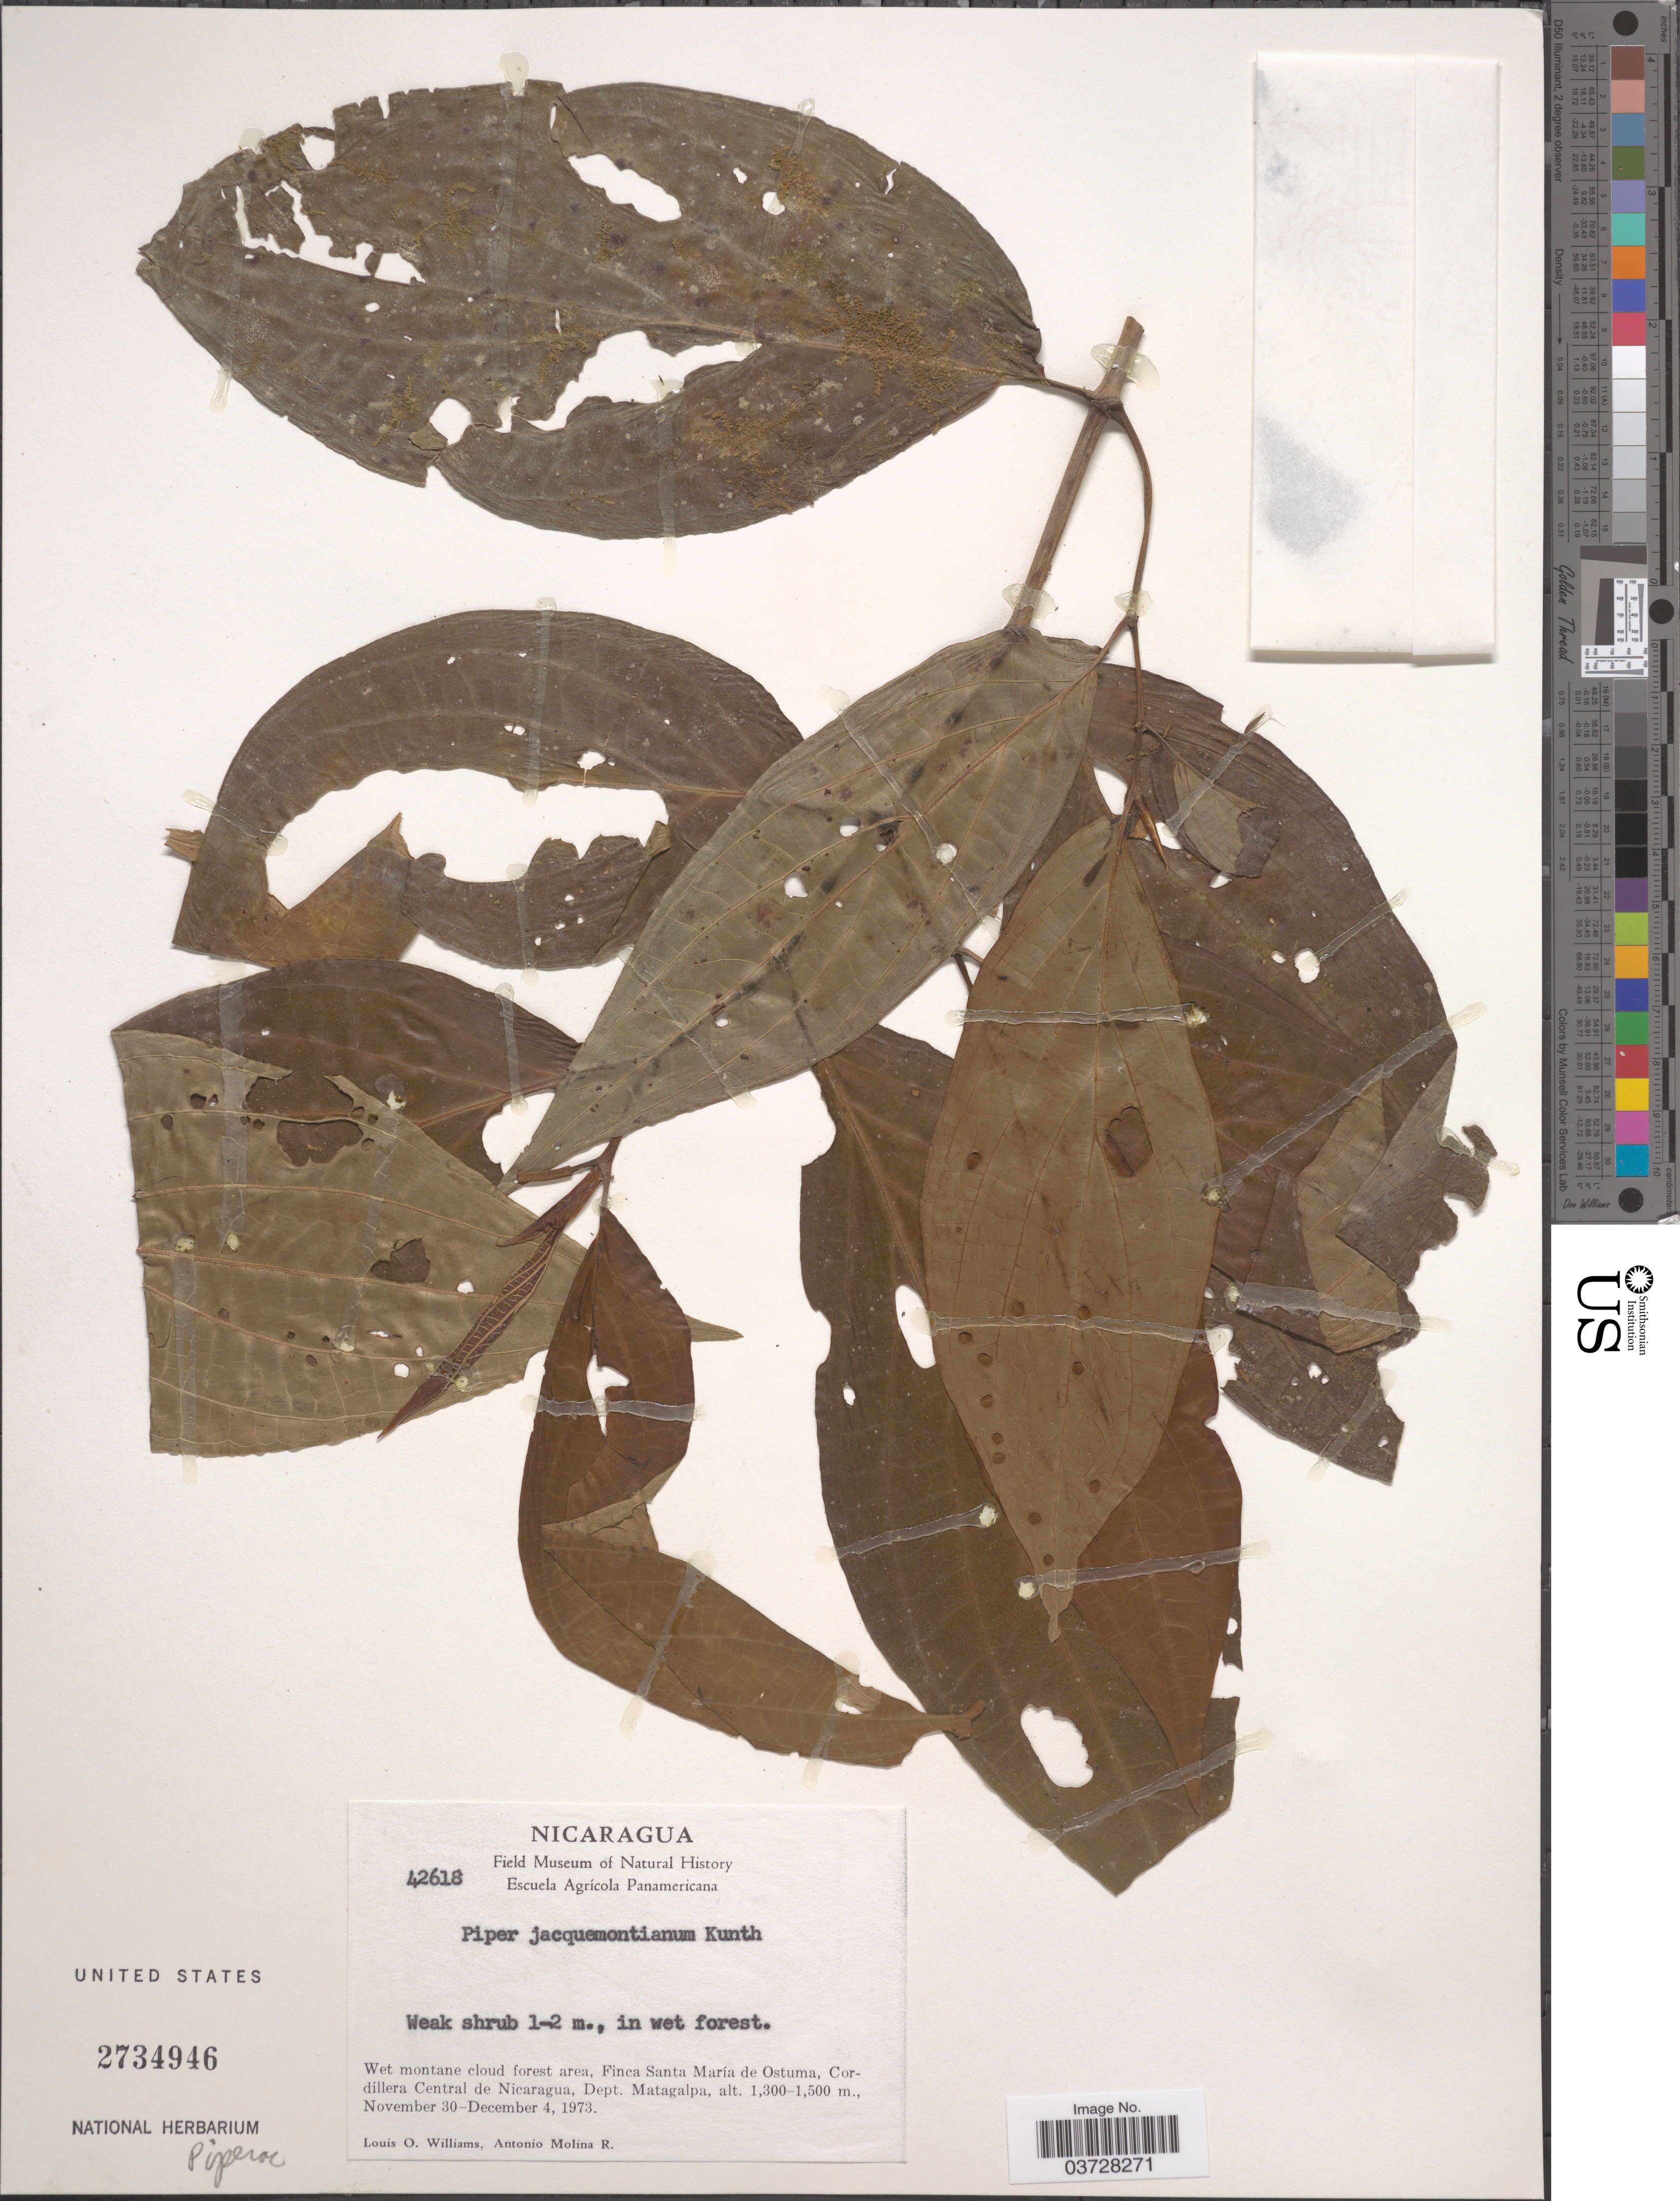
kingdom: Plantae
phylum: Tracheophyta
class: Magnoliopsida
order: Piperales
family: Piperaceae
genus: Piper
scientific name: Piper jacquemontianum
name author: Kunth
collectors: L. O. Williams & A. Molina R.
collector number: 42618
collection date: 1973-11-30/1973-12-04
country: Nicaragua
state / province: Matagalpa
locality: Finca Santa María de Ostuma, Cordillera Central de Nicaragua, Dept. Matagalpa.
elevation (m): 1300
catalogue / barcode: US 2734946